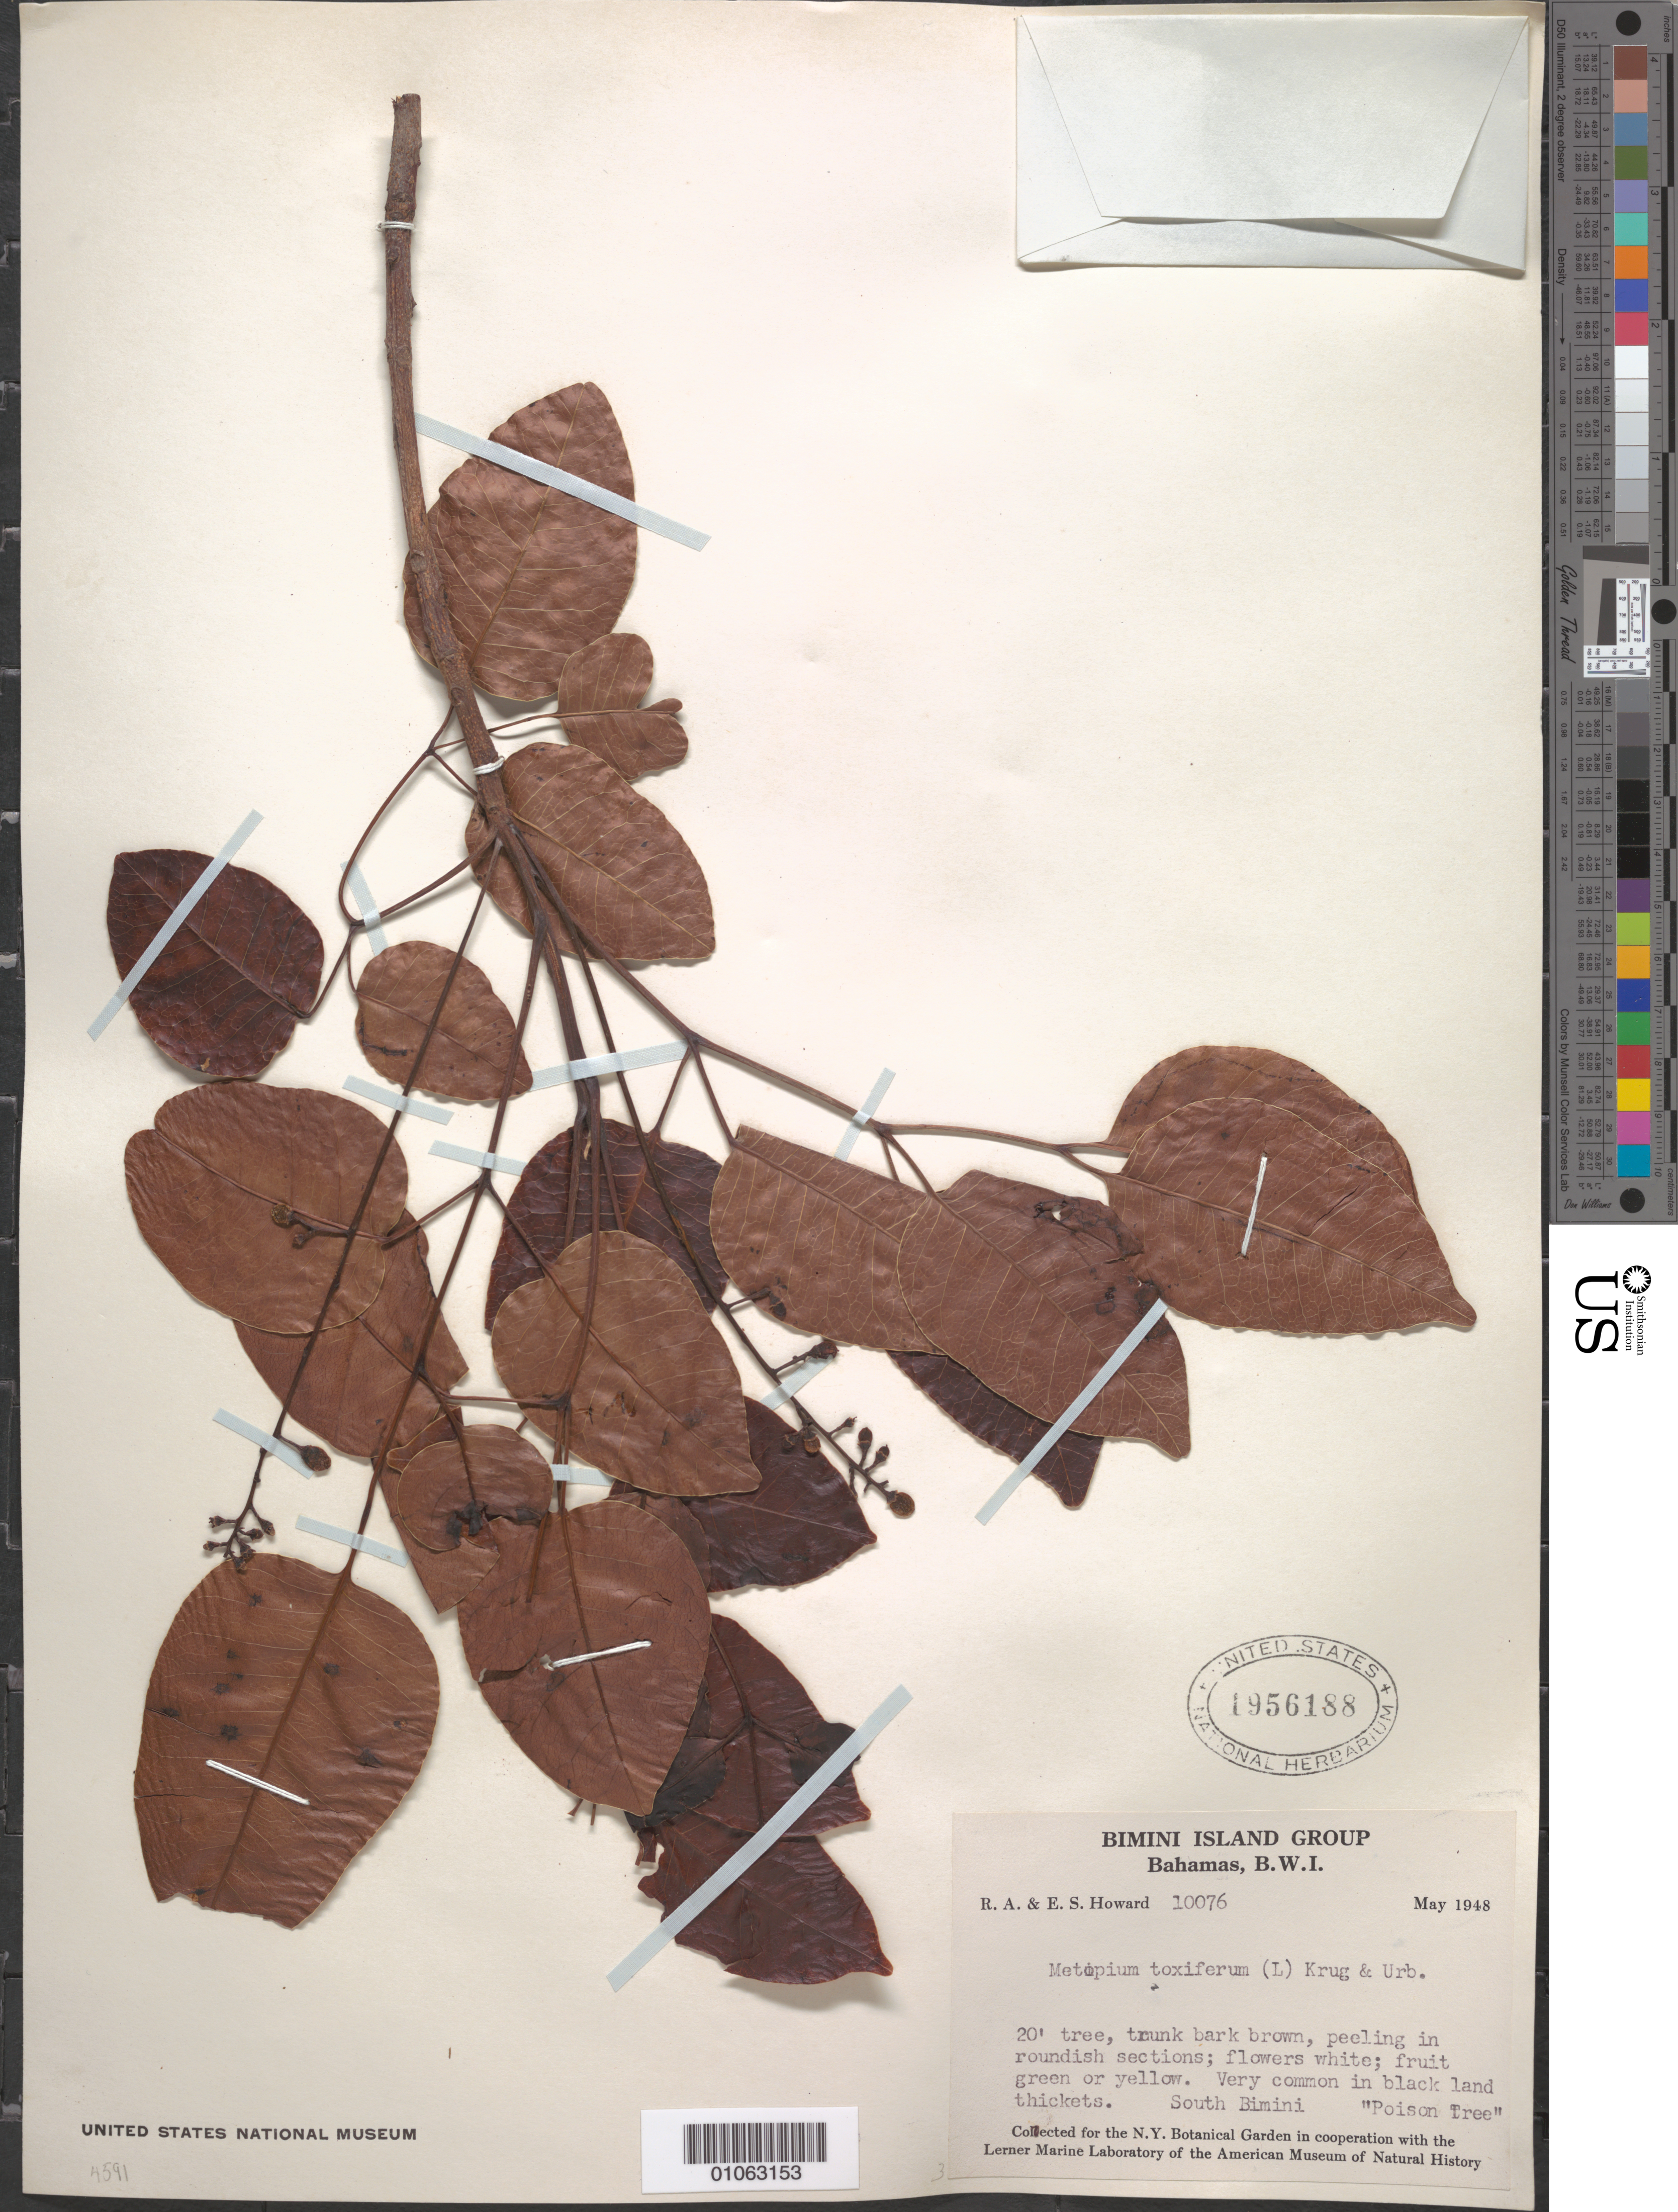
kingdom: Plantae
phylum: Tracheophyta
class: Magnoliopsida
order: Sapindales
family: Anacardiaceae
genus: Metopium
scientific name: Metopium toxiferum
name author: (L.) Krug & Urb.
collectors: R. A. Howard & E. S. Howard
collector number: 10076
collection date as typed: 01 May 1948 to 31 May 1948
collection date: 1948-05-01/1948-05-31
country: Bahamas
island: Bimini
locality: South Bimini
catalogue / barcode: US 1956188